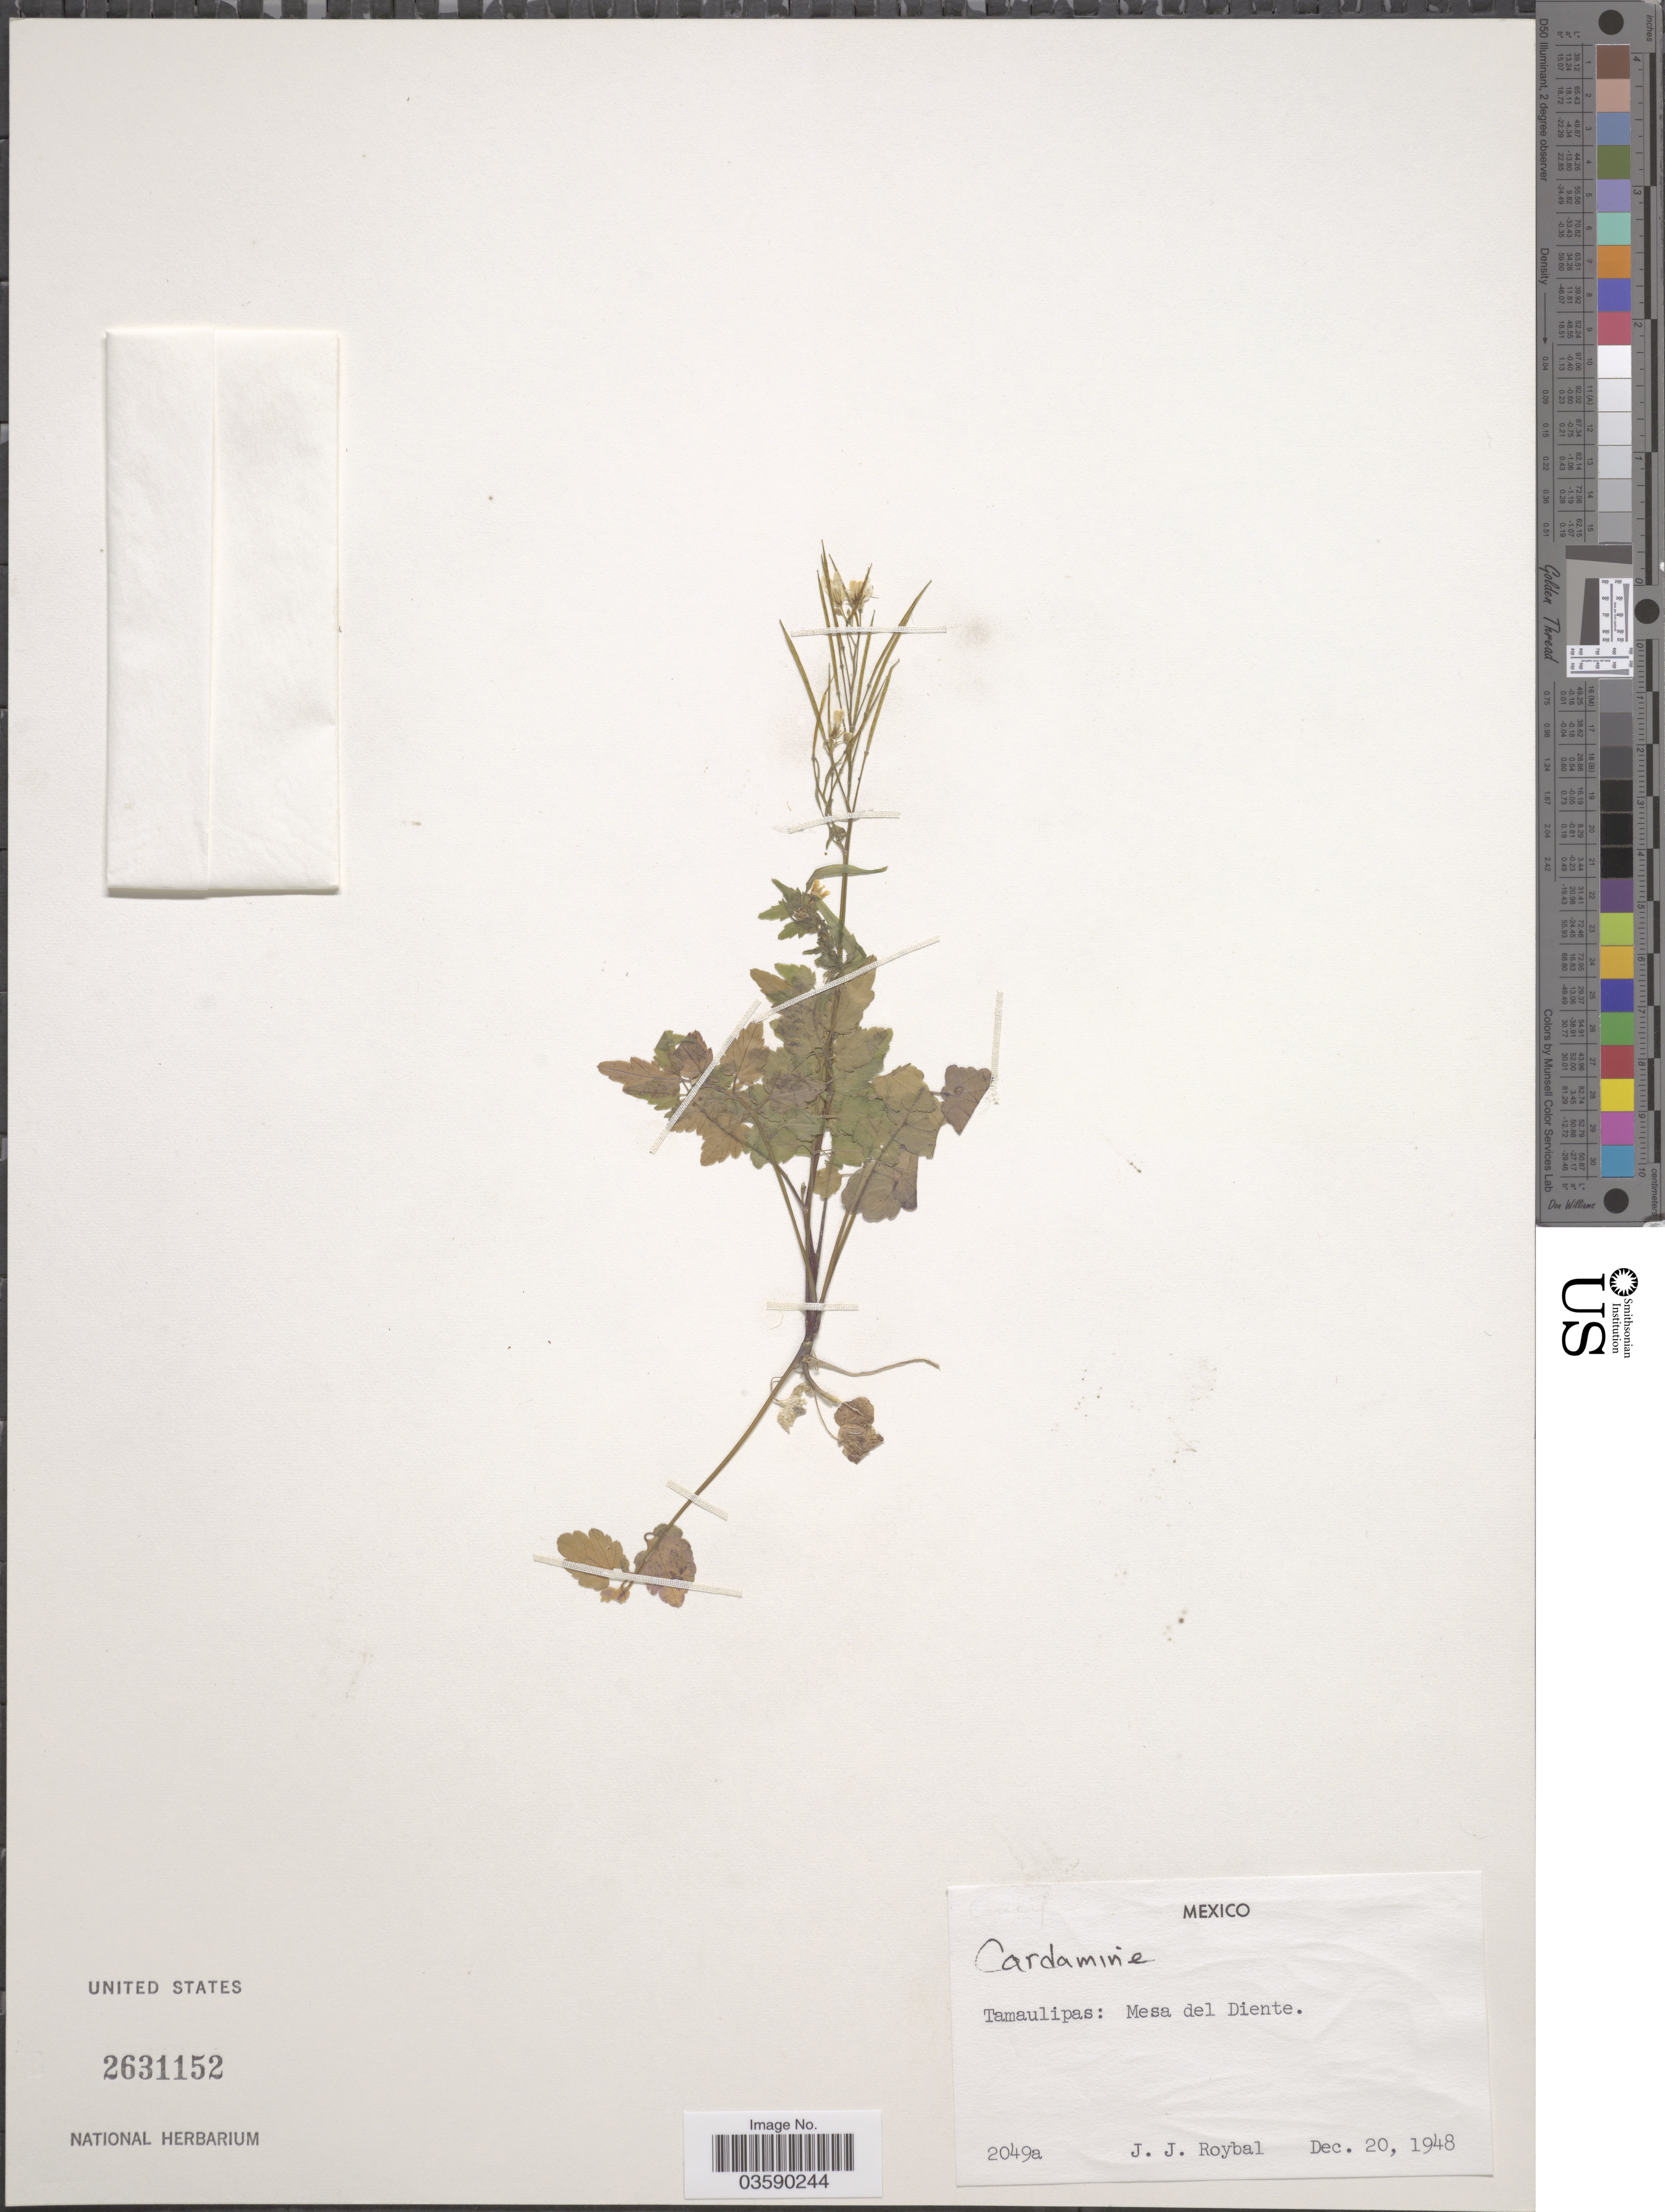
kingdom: Plantae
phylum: Tracheophyta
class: Magnoliopsida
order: Brassicales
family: Brassicaceae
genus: Cardamine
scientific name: Cardamine sp.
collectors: J. J. Roybal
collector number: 2049a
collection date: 1948-12-20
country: Mexico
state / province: México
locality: Tamaulipas: Mesa del Diente.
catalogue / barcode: US 2631152